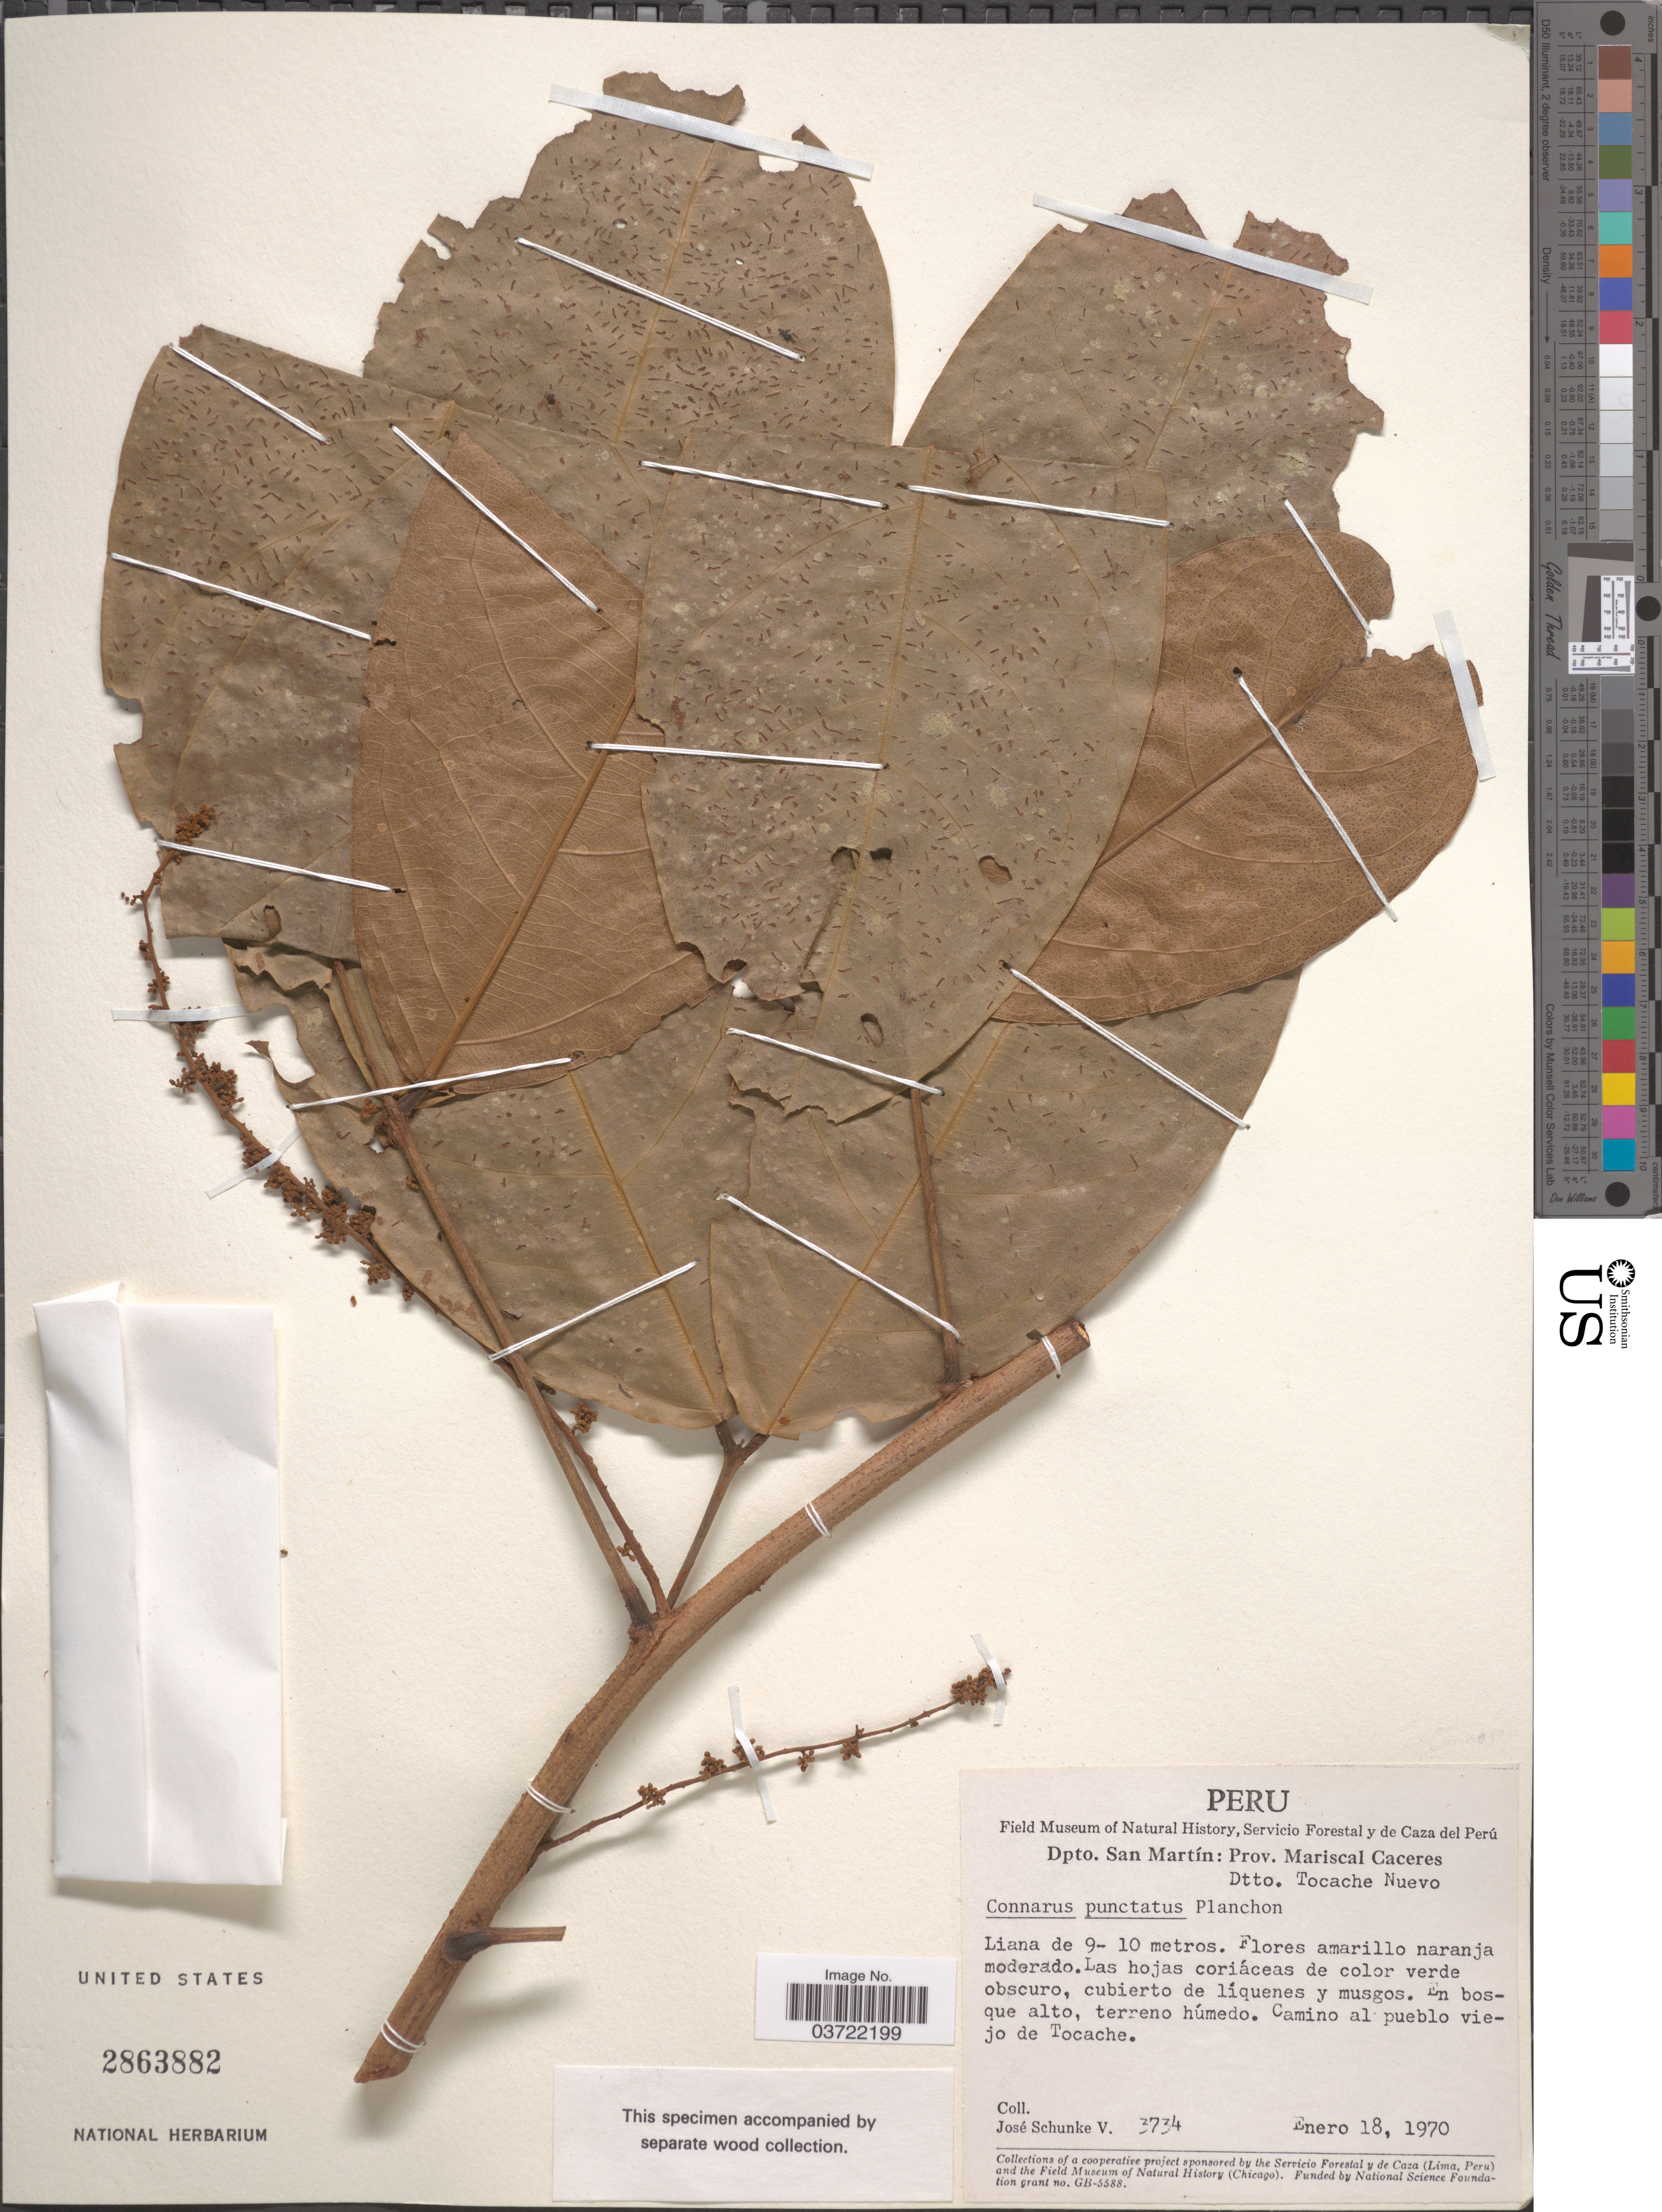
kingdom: Plantae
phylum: Tracheophyta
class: Magnoliopsida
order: Oxalidales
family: Connaraceae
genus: Connarus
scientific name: Connarus punctatus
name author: Planch.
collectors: J. Schunke Vigo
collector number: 3734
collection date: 1970-01-18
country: Peru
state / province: San Martín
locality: Dpto. San Martín: Prov. Mariscal Caceres. Dtto. Tocache Nuevo. Camino al pueblo viejo de Tocache.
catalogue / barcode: US 2863882